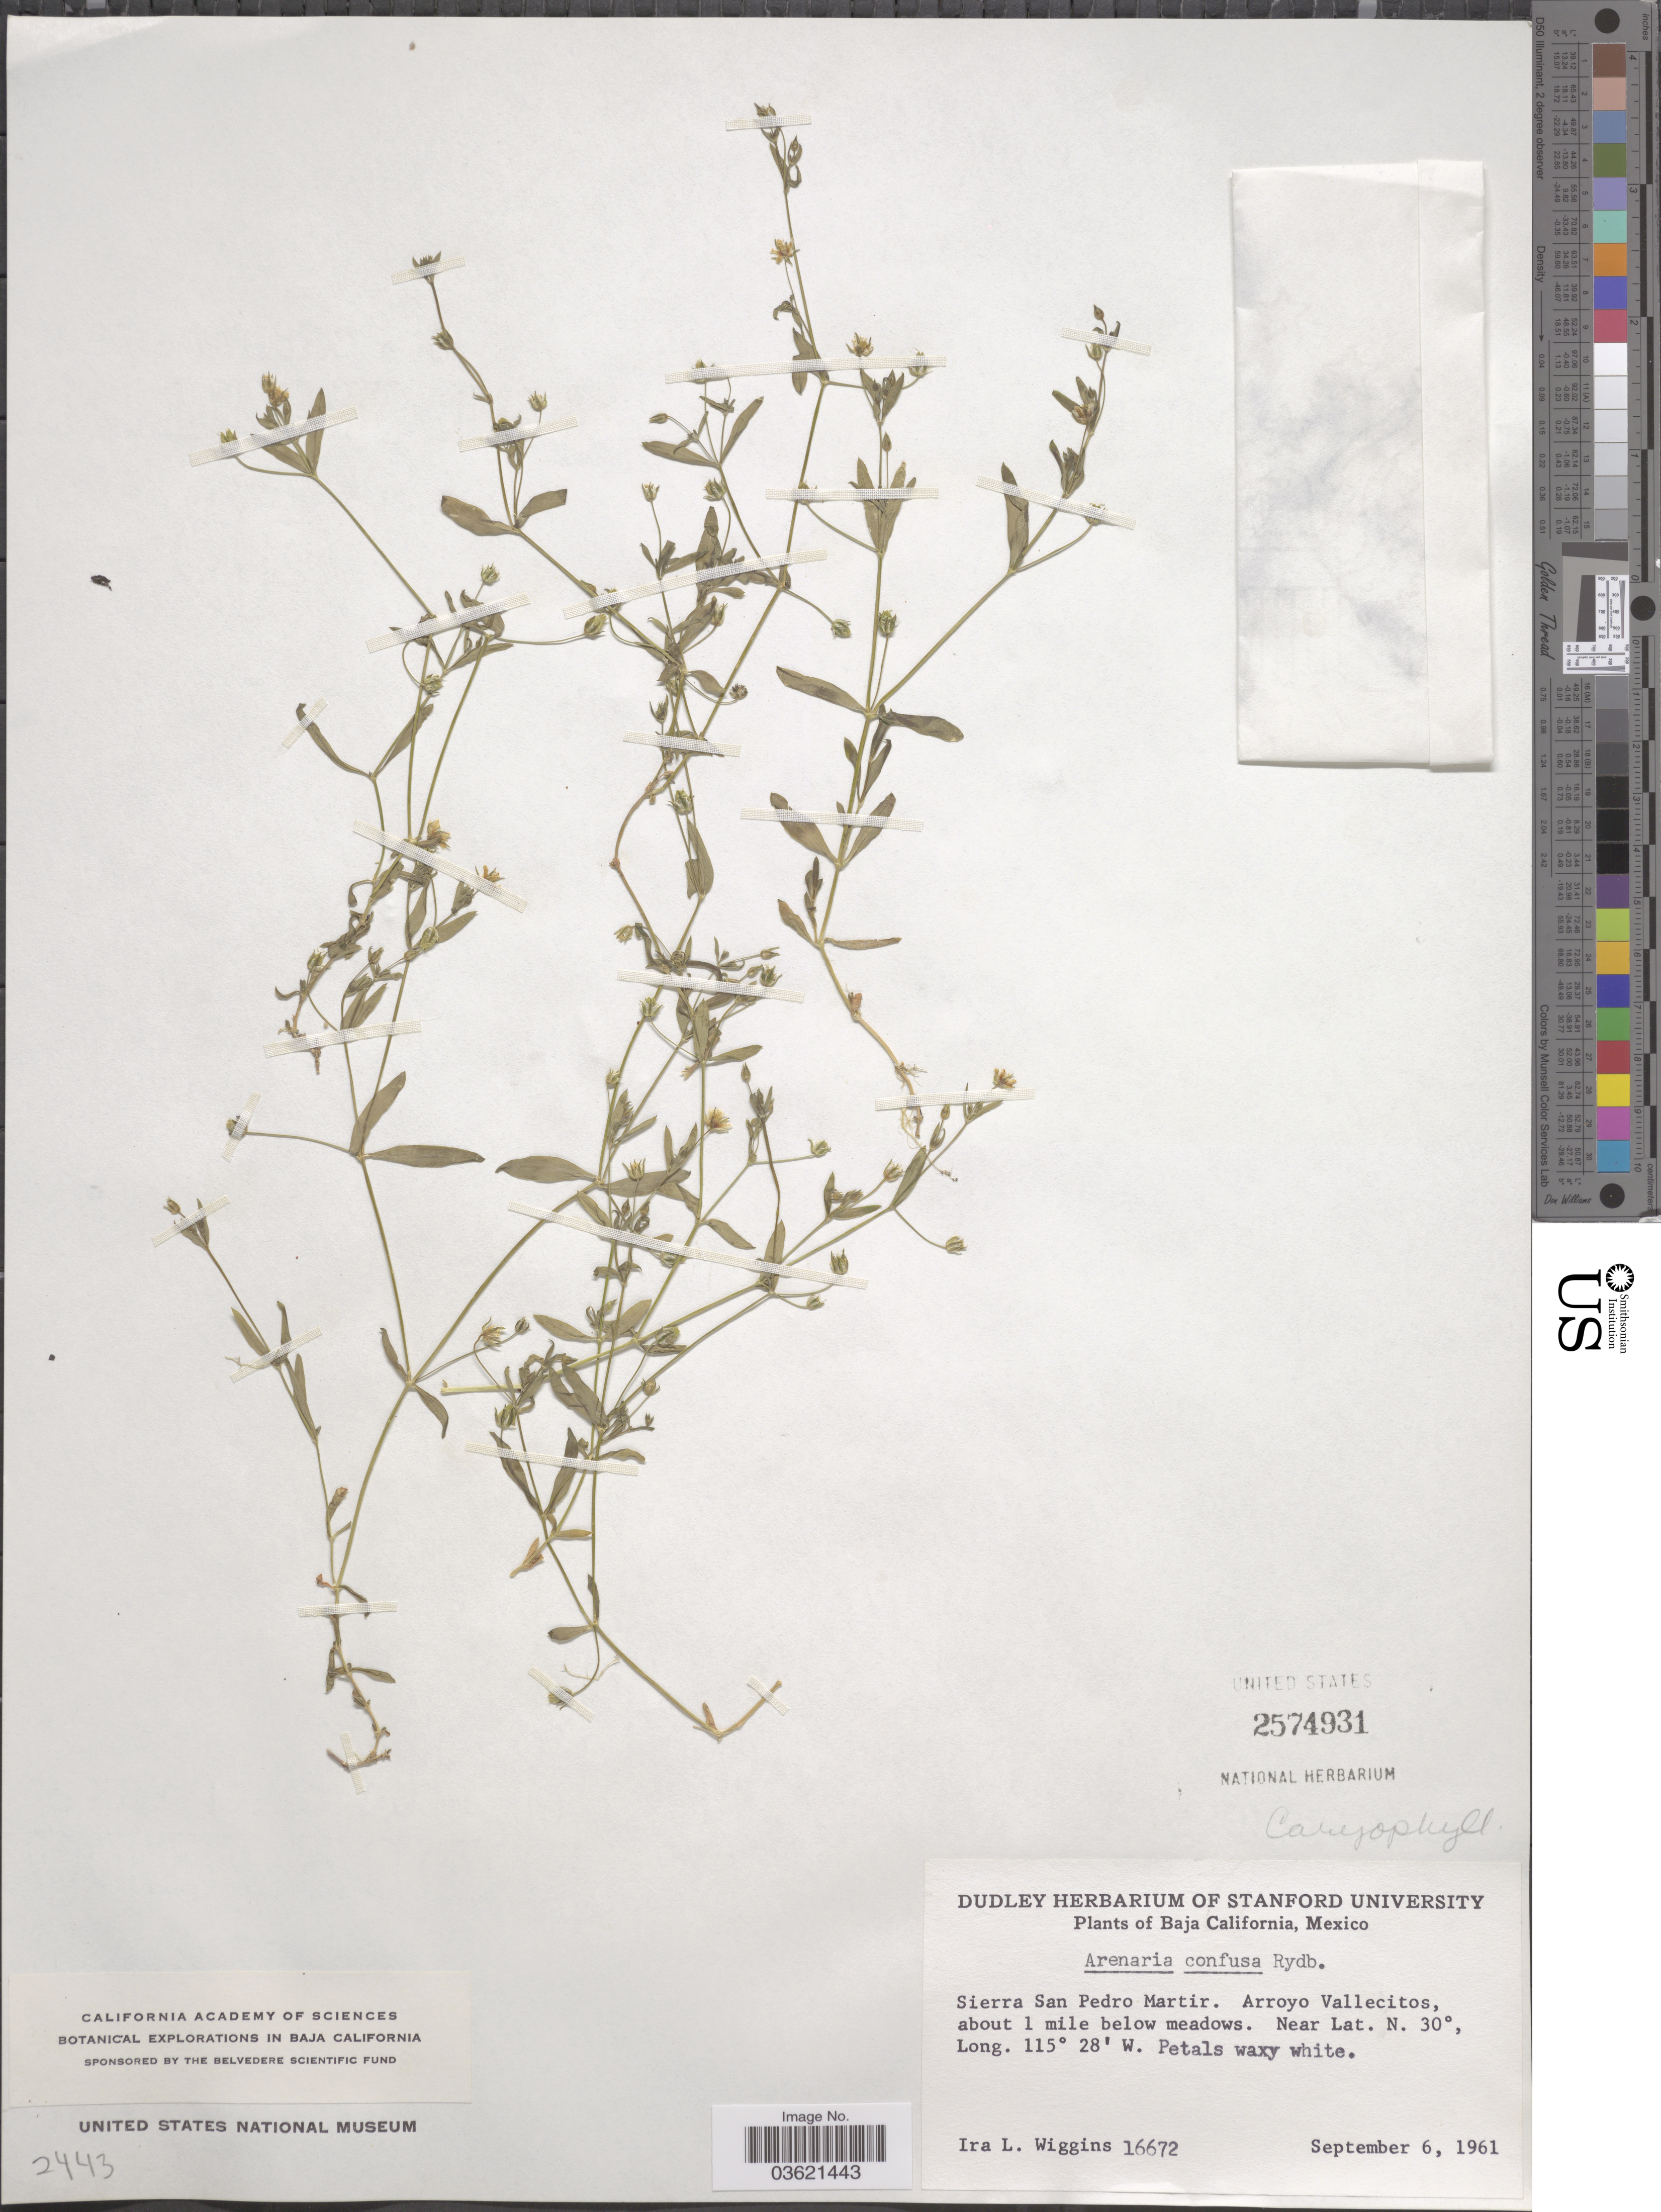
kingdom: Plantae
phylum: Tracheophyta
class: Magnoliopsida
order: Caryophyllales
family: Caryophyllaceae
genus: Arenaria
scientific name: Arenaria confusa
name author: Rydb.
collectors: I. L. Wiggins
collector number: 16672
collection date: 1961-09-06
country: Mexico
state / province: Baja California Norte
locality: Sierra San Pedro Martir. Arroyo Vallecitos, about 1 mile below meadows.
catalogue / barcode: US 2574931